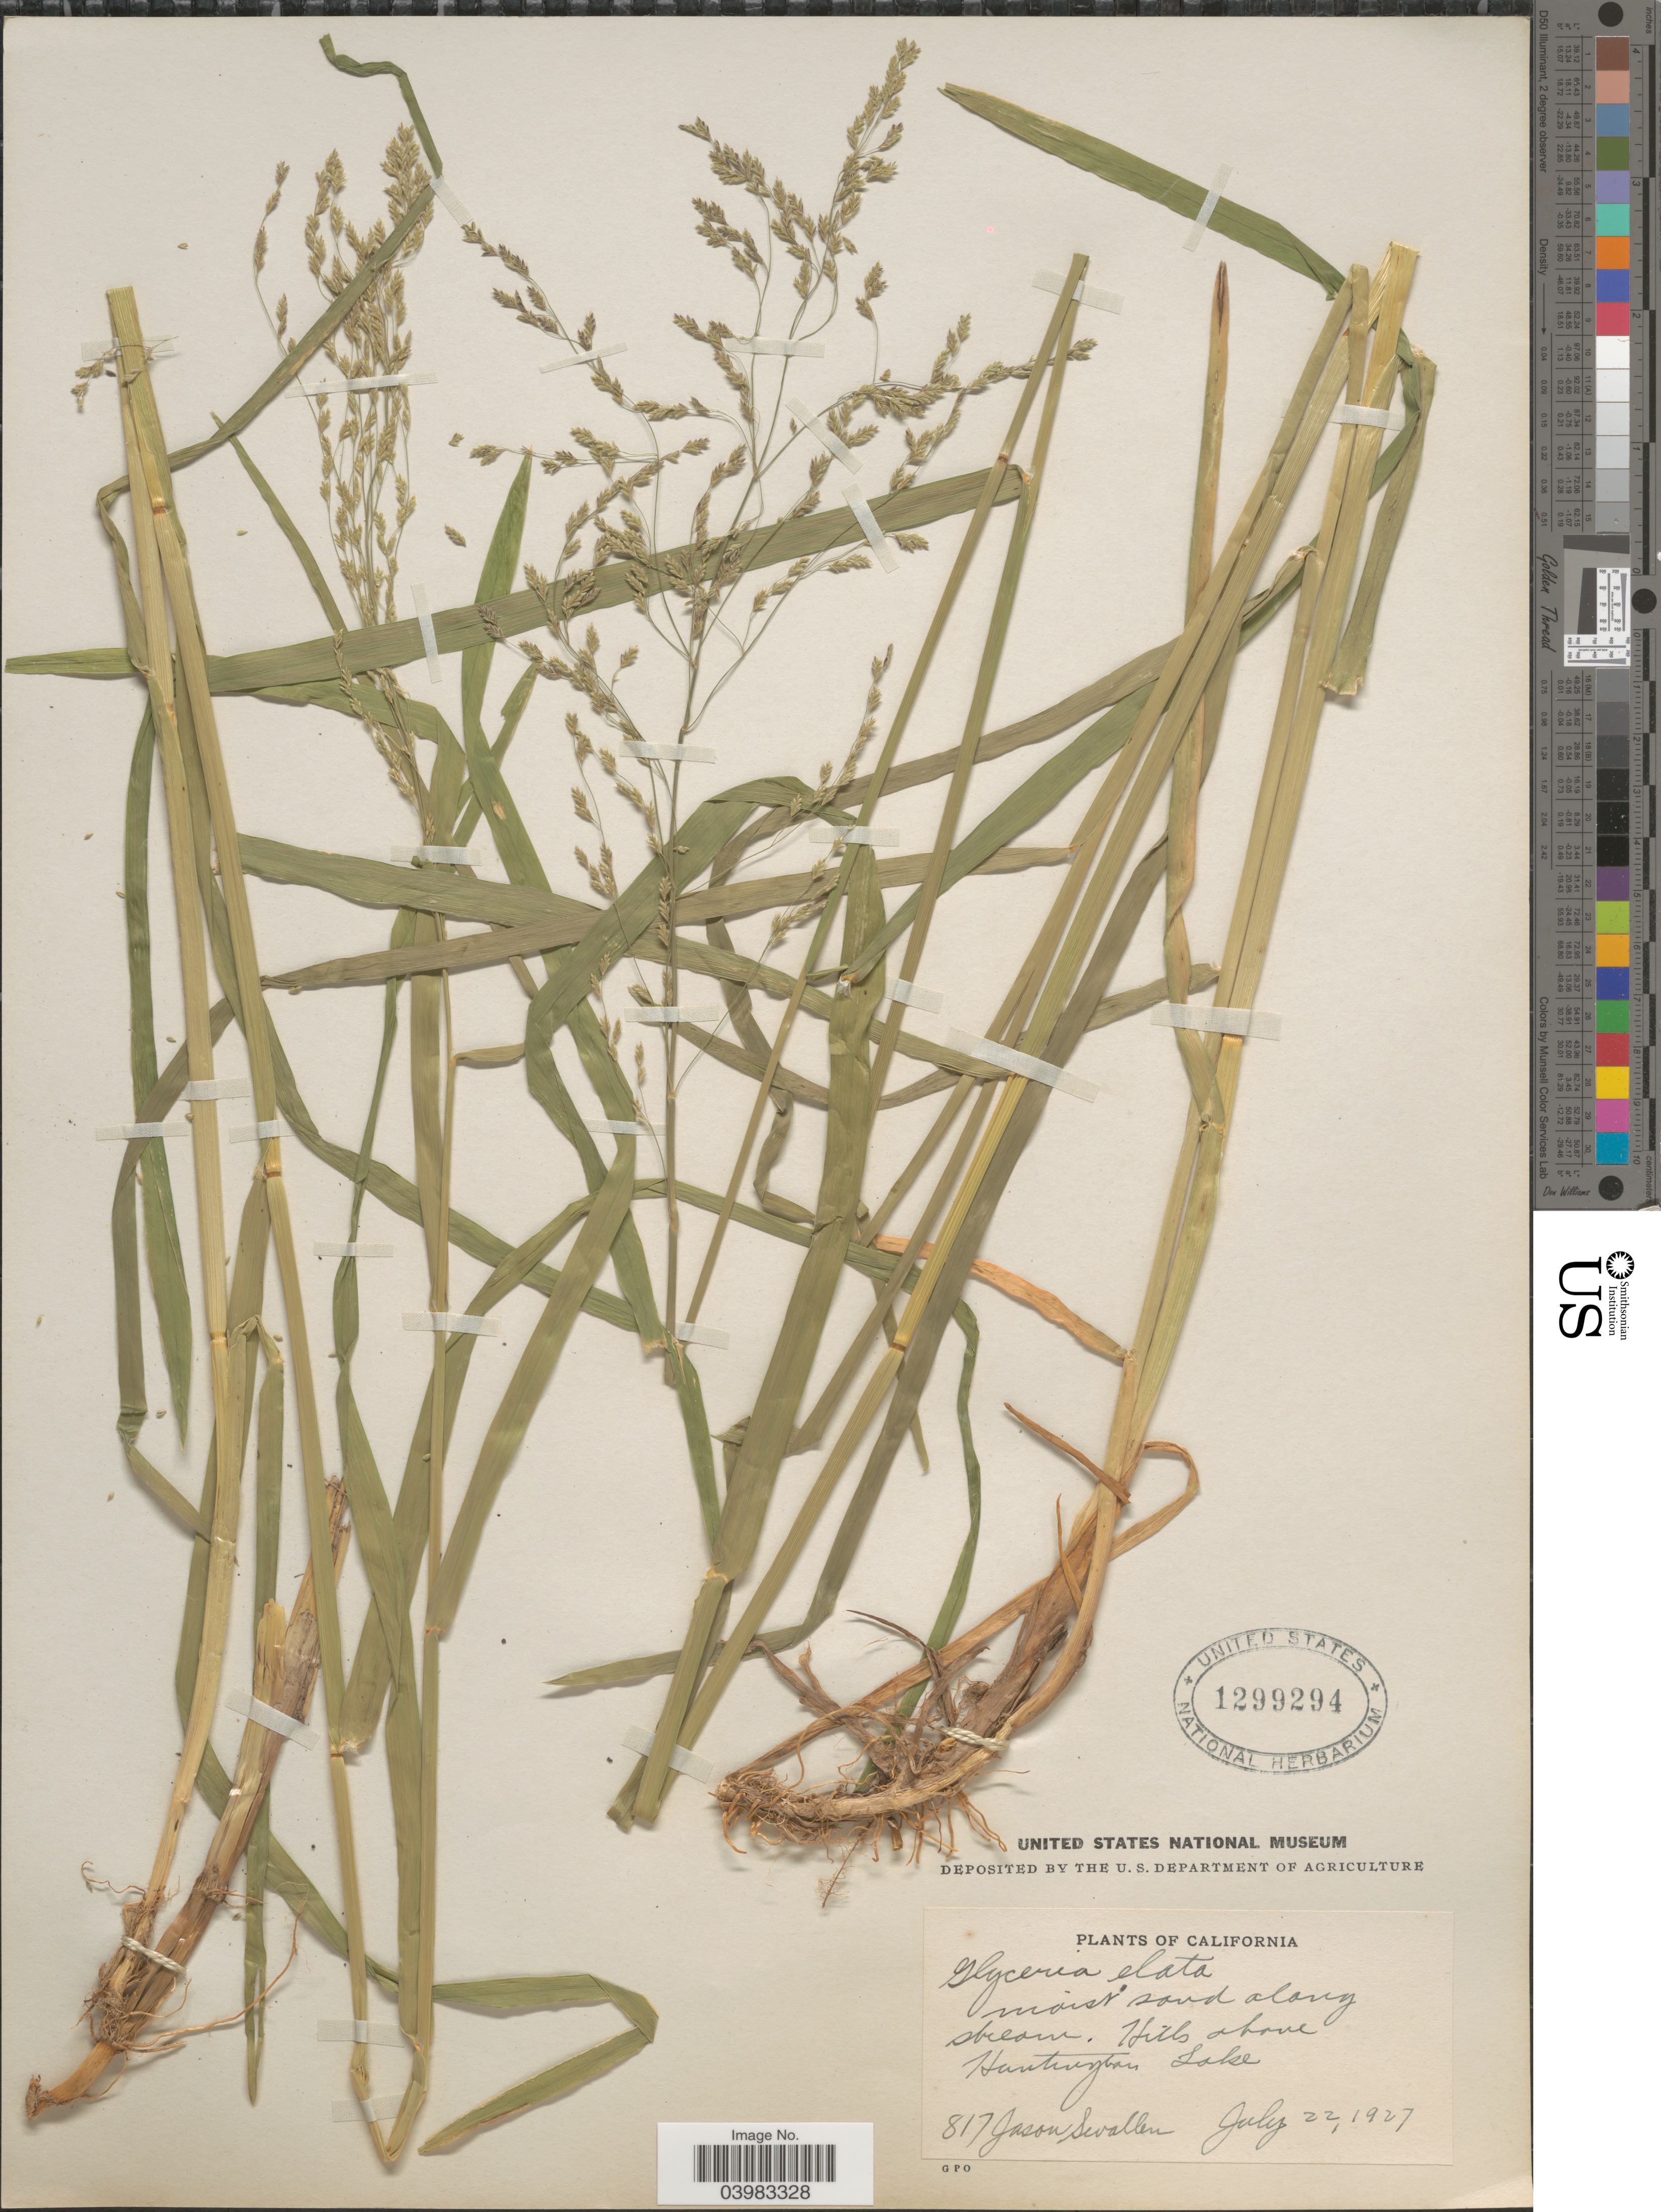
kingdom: Plantae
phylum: Tracheophyta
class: Liliopsida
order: Poales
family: Poaceae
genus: Glyceria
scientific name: Glyceria elata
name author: (Nash) M.E. Jones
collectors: J. R. Swallen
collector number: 817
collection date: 1927-07-22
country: United States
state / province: California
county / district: Fresno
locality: Hills above Huntington Lake.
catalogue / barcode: US 1299294